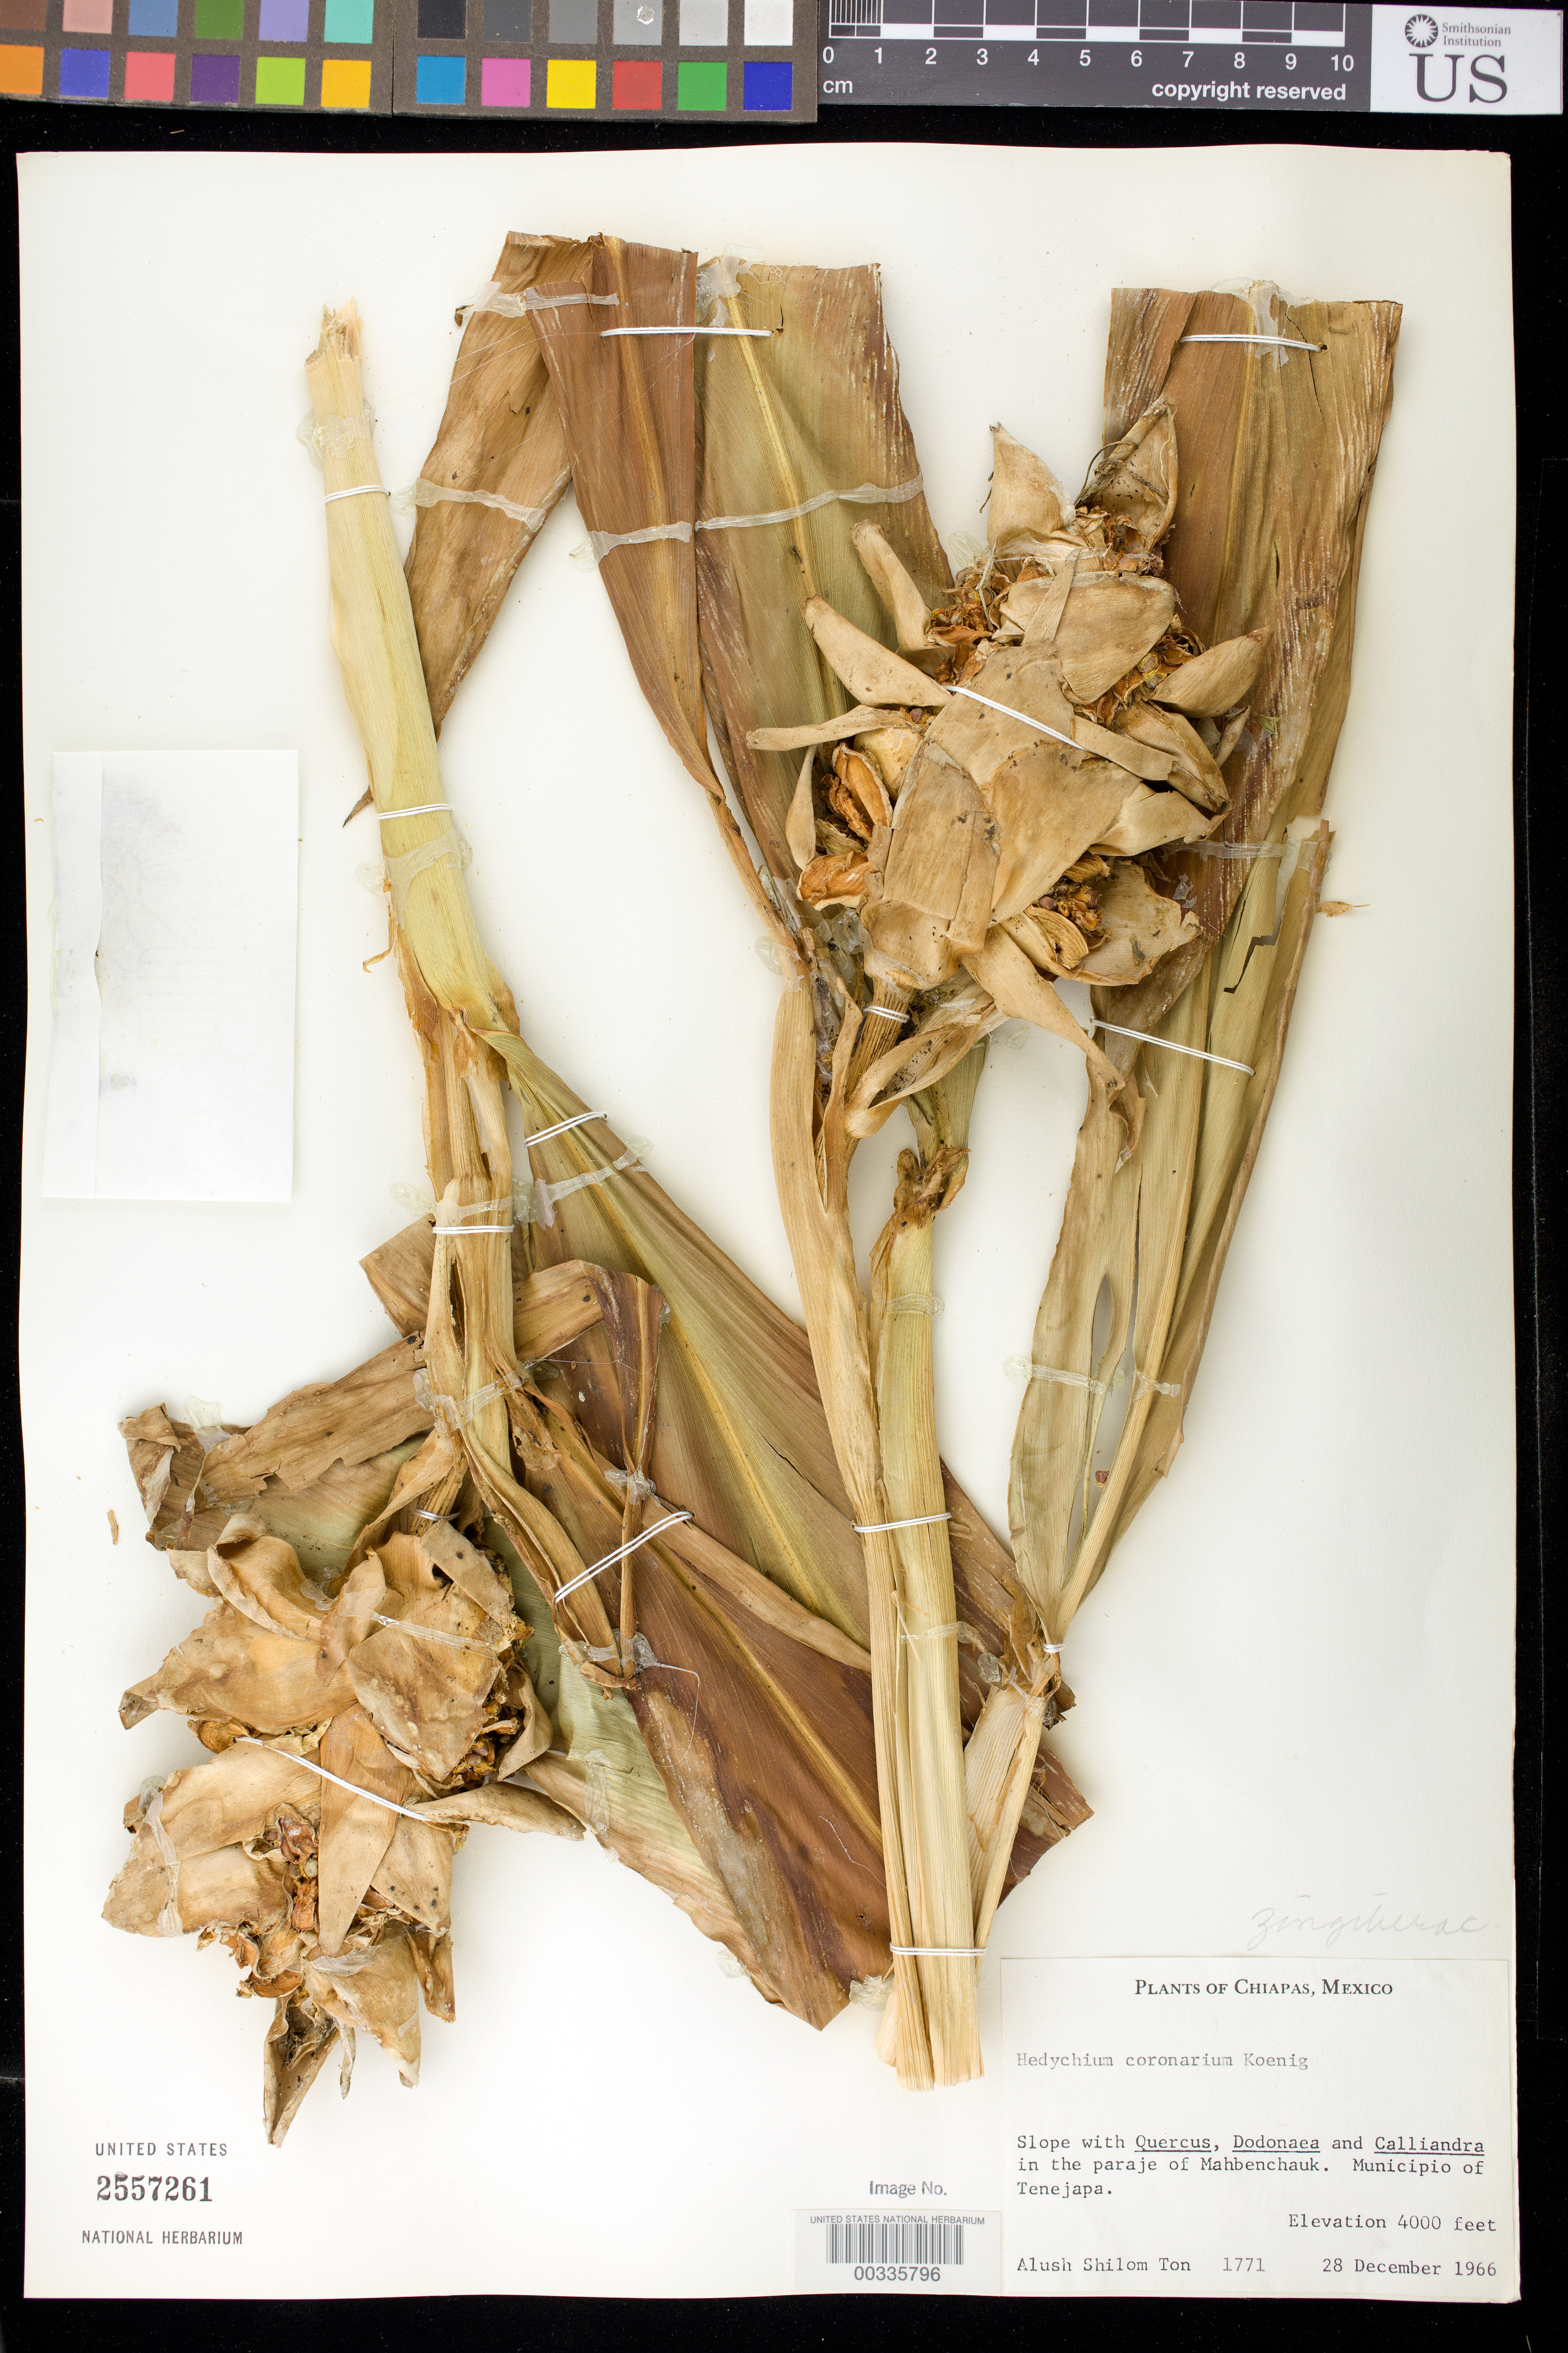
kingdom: Plantae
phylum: Tracheophyta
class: Liliopsida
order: Zingiberales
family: Zingiberaceae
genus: Hedychium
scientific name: Hedychium coronarium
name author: J. Koenig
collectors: A. S. Ton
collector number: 1771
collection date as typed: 28 Dec 1966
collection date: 1966-12-28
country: Mexico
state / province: Chiapas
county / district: Tenejapa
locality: In paraje of Mahbenchauk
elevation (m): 1219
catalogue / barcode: US 2557261